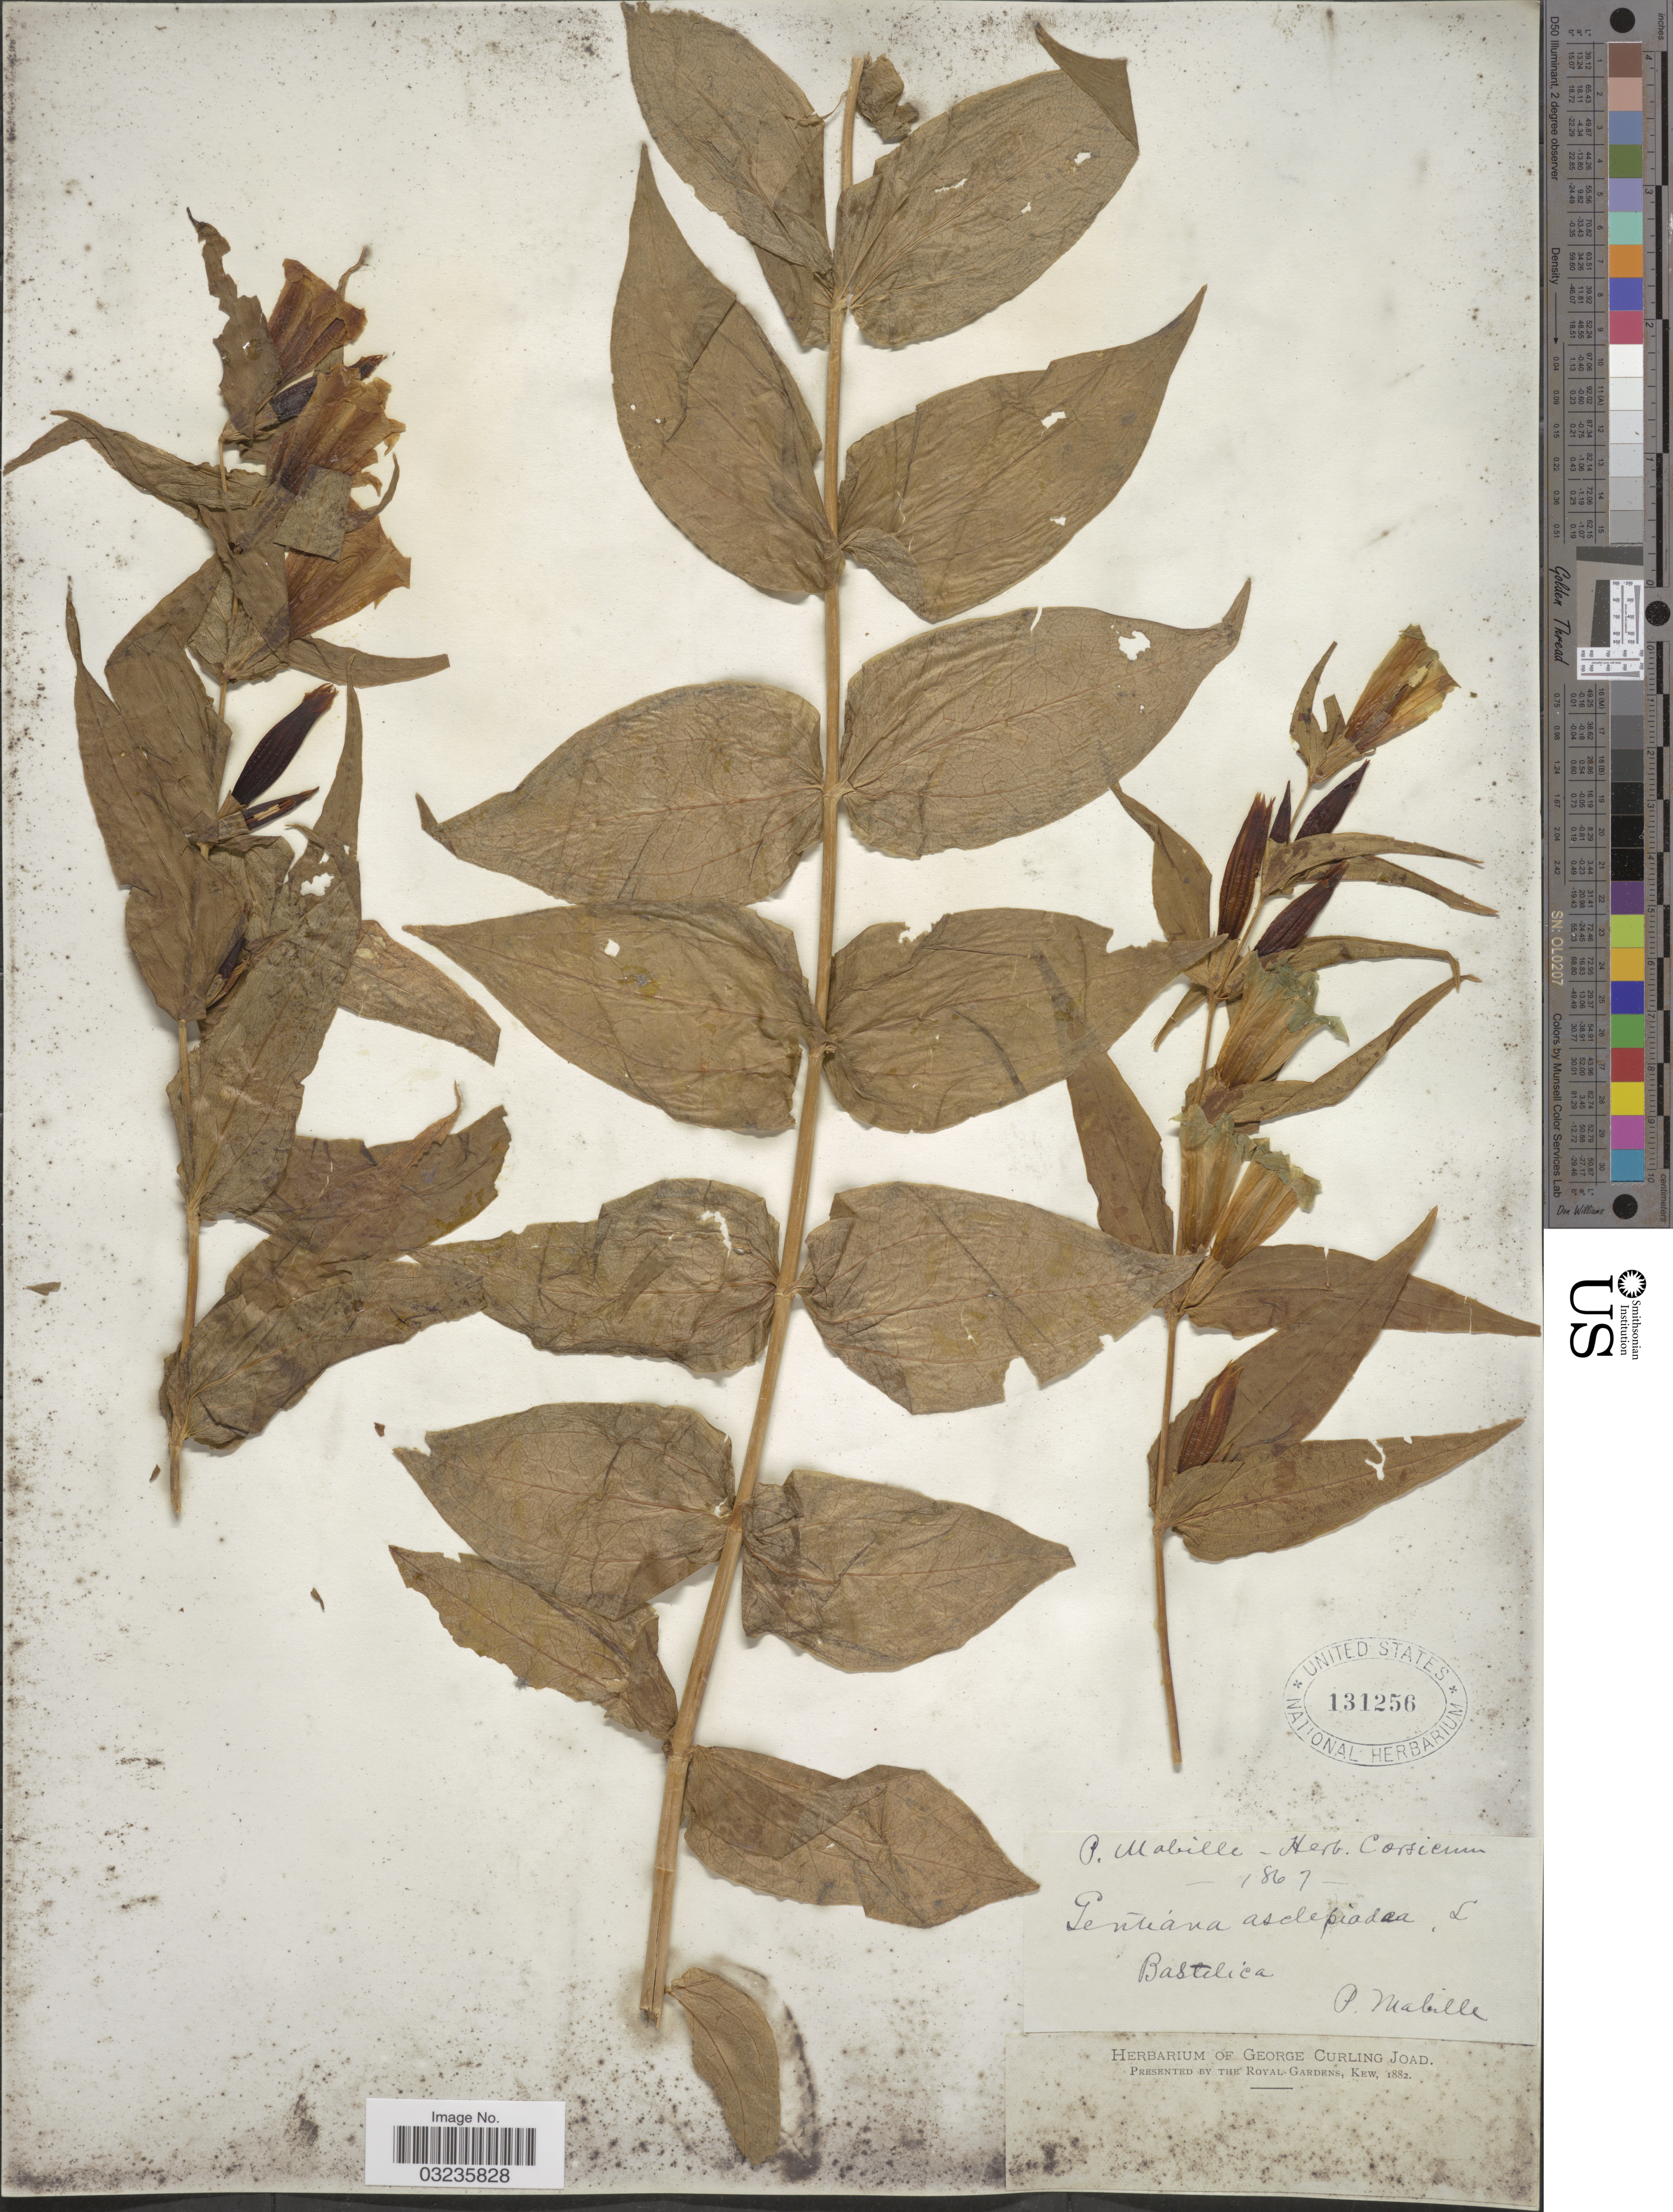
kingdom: Plantae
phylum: Tracheophyta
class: Magnoliopsida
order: Gentianales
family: Gentianaceae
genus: Gentiana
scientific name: Gentiana asclepiadea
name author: L.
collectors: P. Mabille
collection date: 1867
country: France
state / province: Corsica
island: Corse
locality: Bastelica.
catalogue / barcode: US 131256